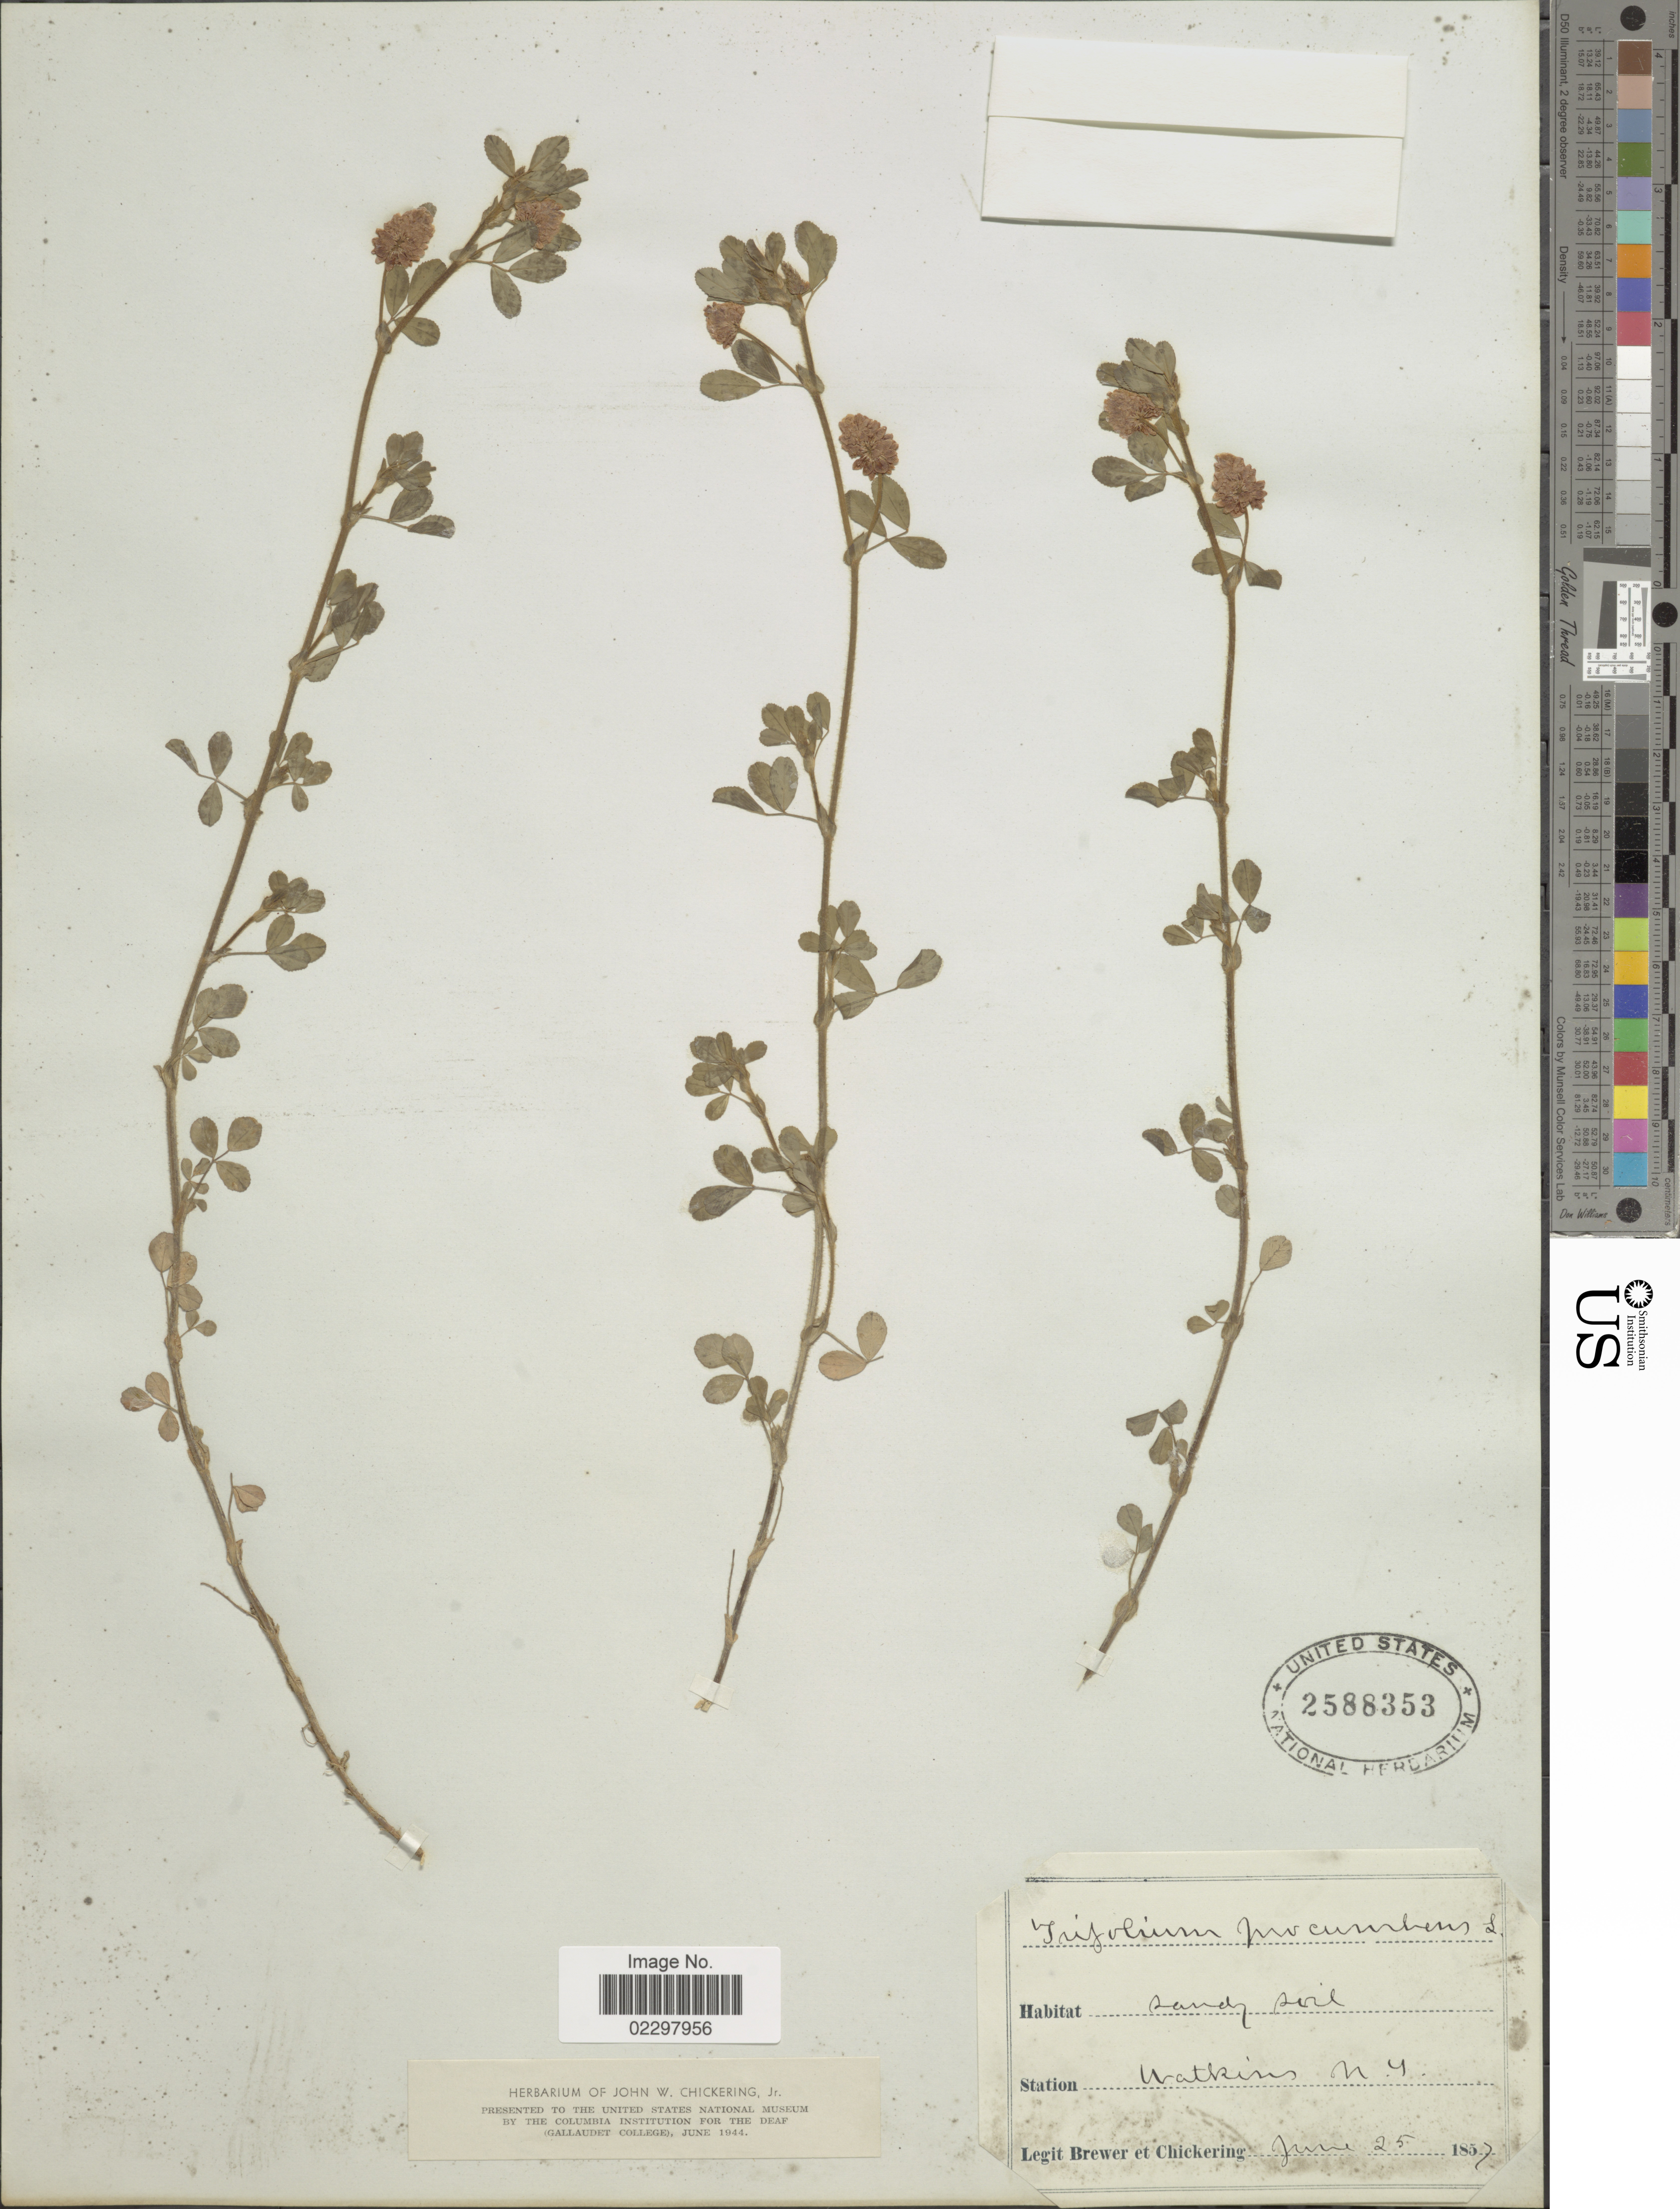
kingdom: Plantae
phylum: Tracheophyta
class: Magnoliopsida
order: Fabales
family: Fabaceae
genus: Trifolium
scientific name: Trifolium procumbens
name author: L.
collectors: -. Brewer & -. Chickering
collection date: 1857-06-25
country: United States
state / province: New York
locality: Watkins.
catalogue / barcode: US 2588353